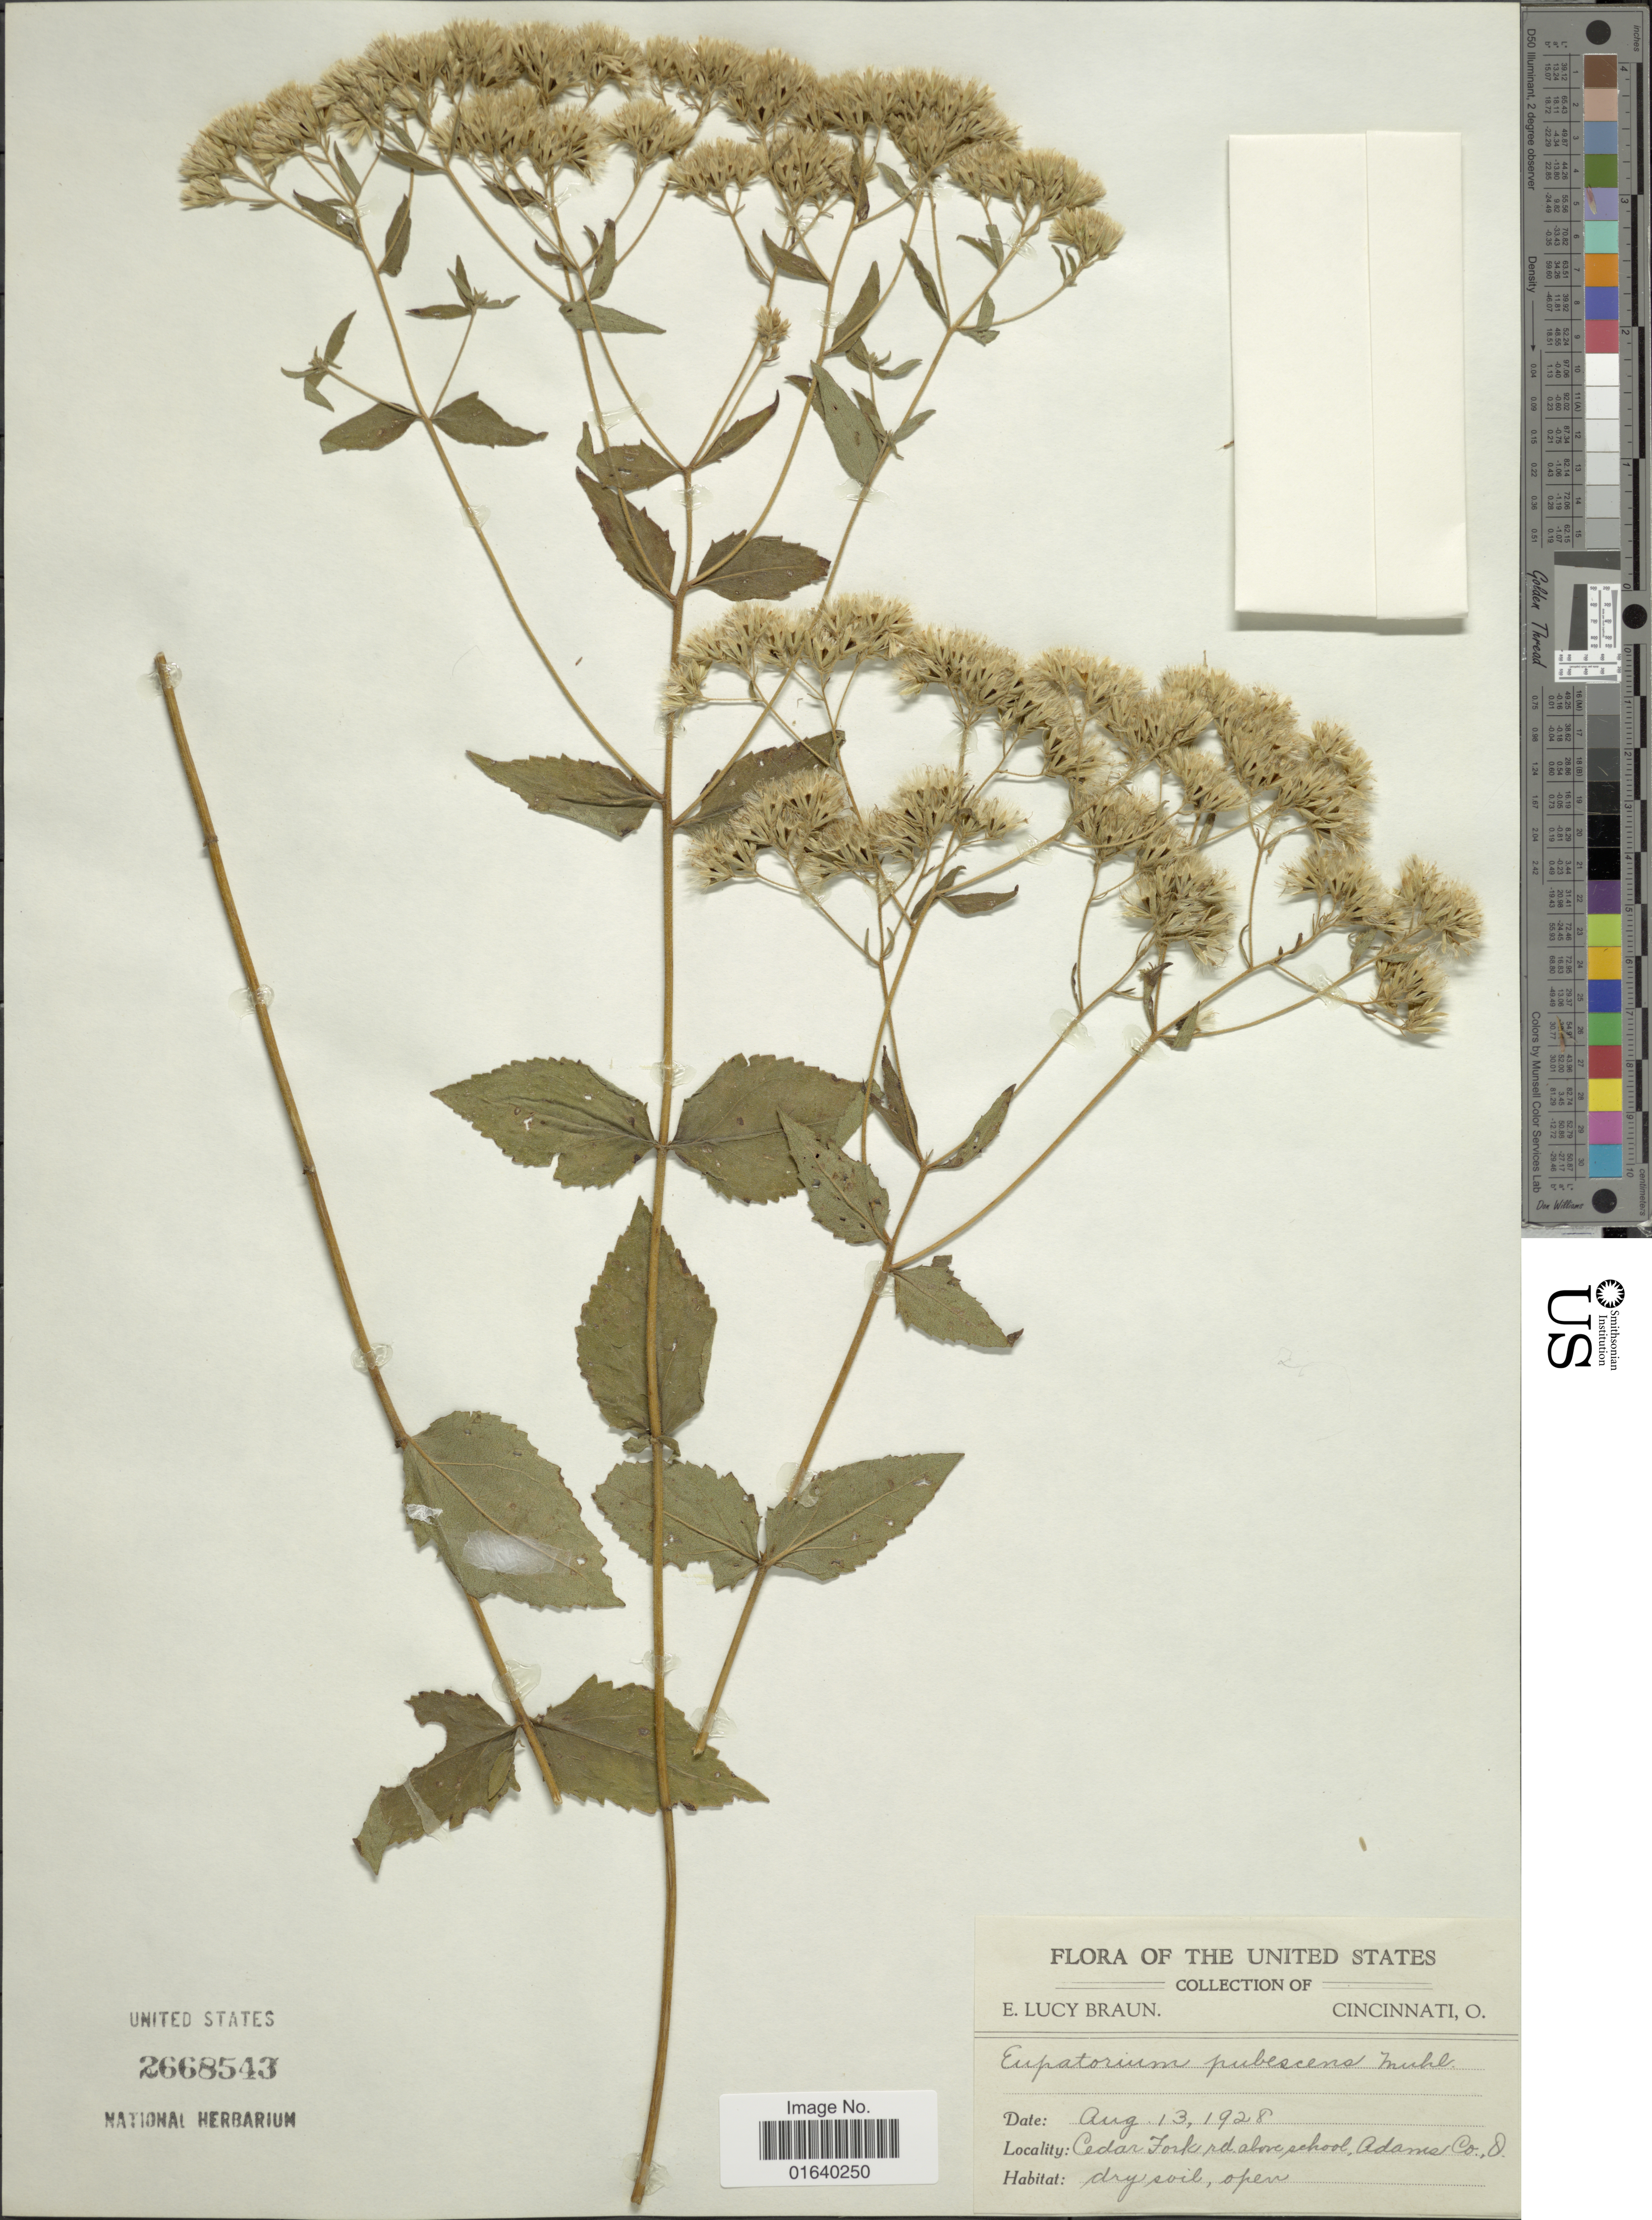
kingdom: Plantae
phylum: Tracheophyta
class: Magnoliopsida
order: Asterales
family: Asteraceae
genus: Eupatorium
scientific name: Eupatorium rotundifolium var. ovatum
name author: (Bigelow) J.D. Montgom. & Fairbrothers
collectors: E. L. Braun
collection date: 1928-08-13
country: United States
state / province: Ohio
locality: Cedar Fork rd. above school, Adams Co.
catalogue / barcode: US 2668543